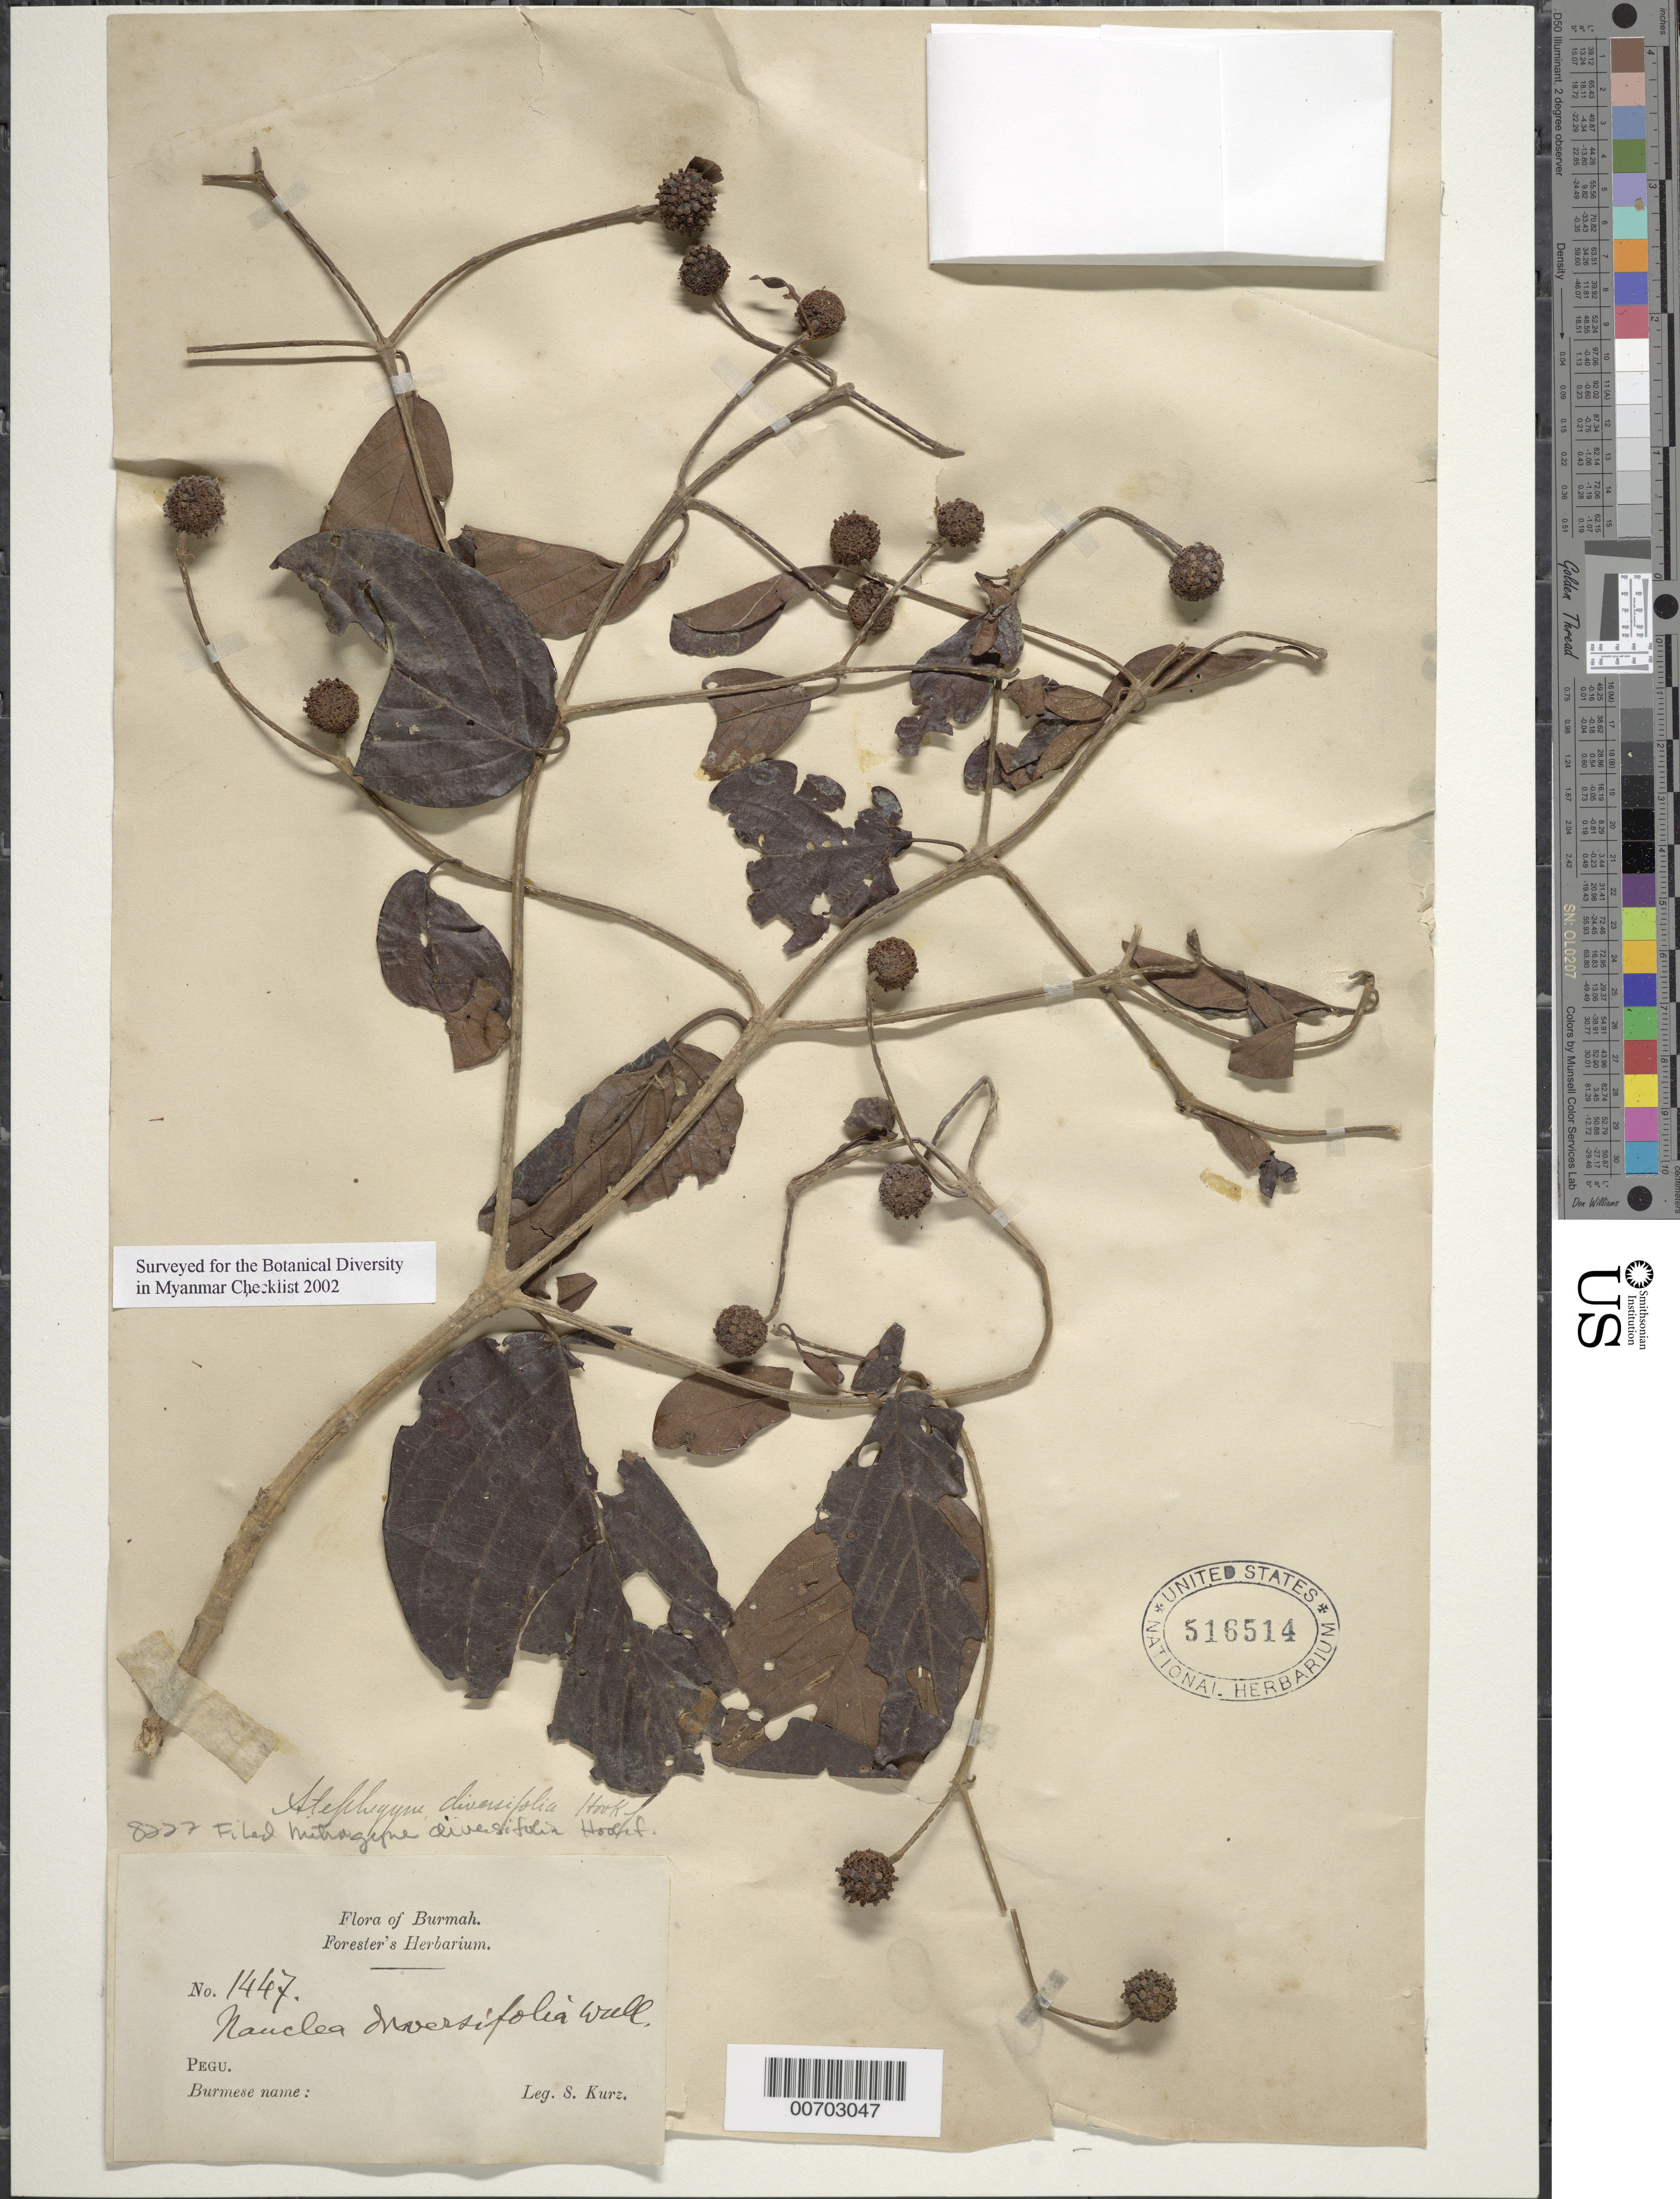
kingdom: Plantae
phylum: Tracheophyta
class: Magnoliopsida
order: Gentianales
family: Rubiaceae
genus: Mitragyna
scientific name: Mitragyna diversifolia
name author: (Wall. ex G. Don) Havil.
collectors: S. Kurz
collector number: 1447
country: Myanmar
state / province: Pegu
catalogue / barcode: US 516514